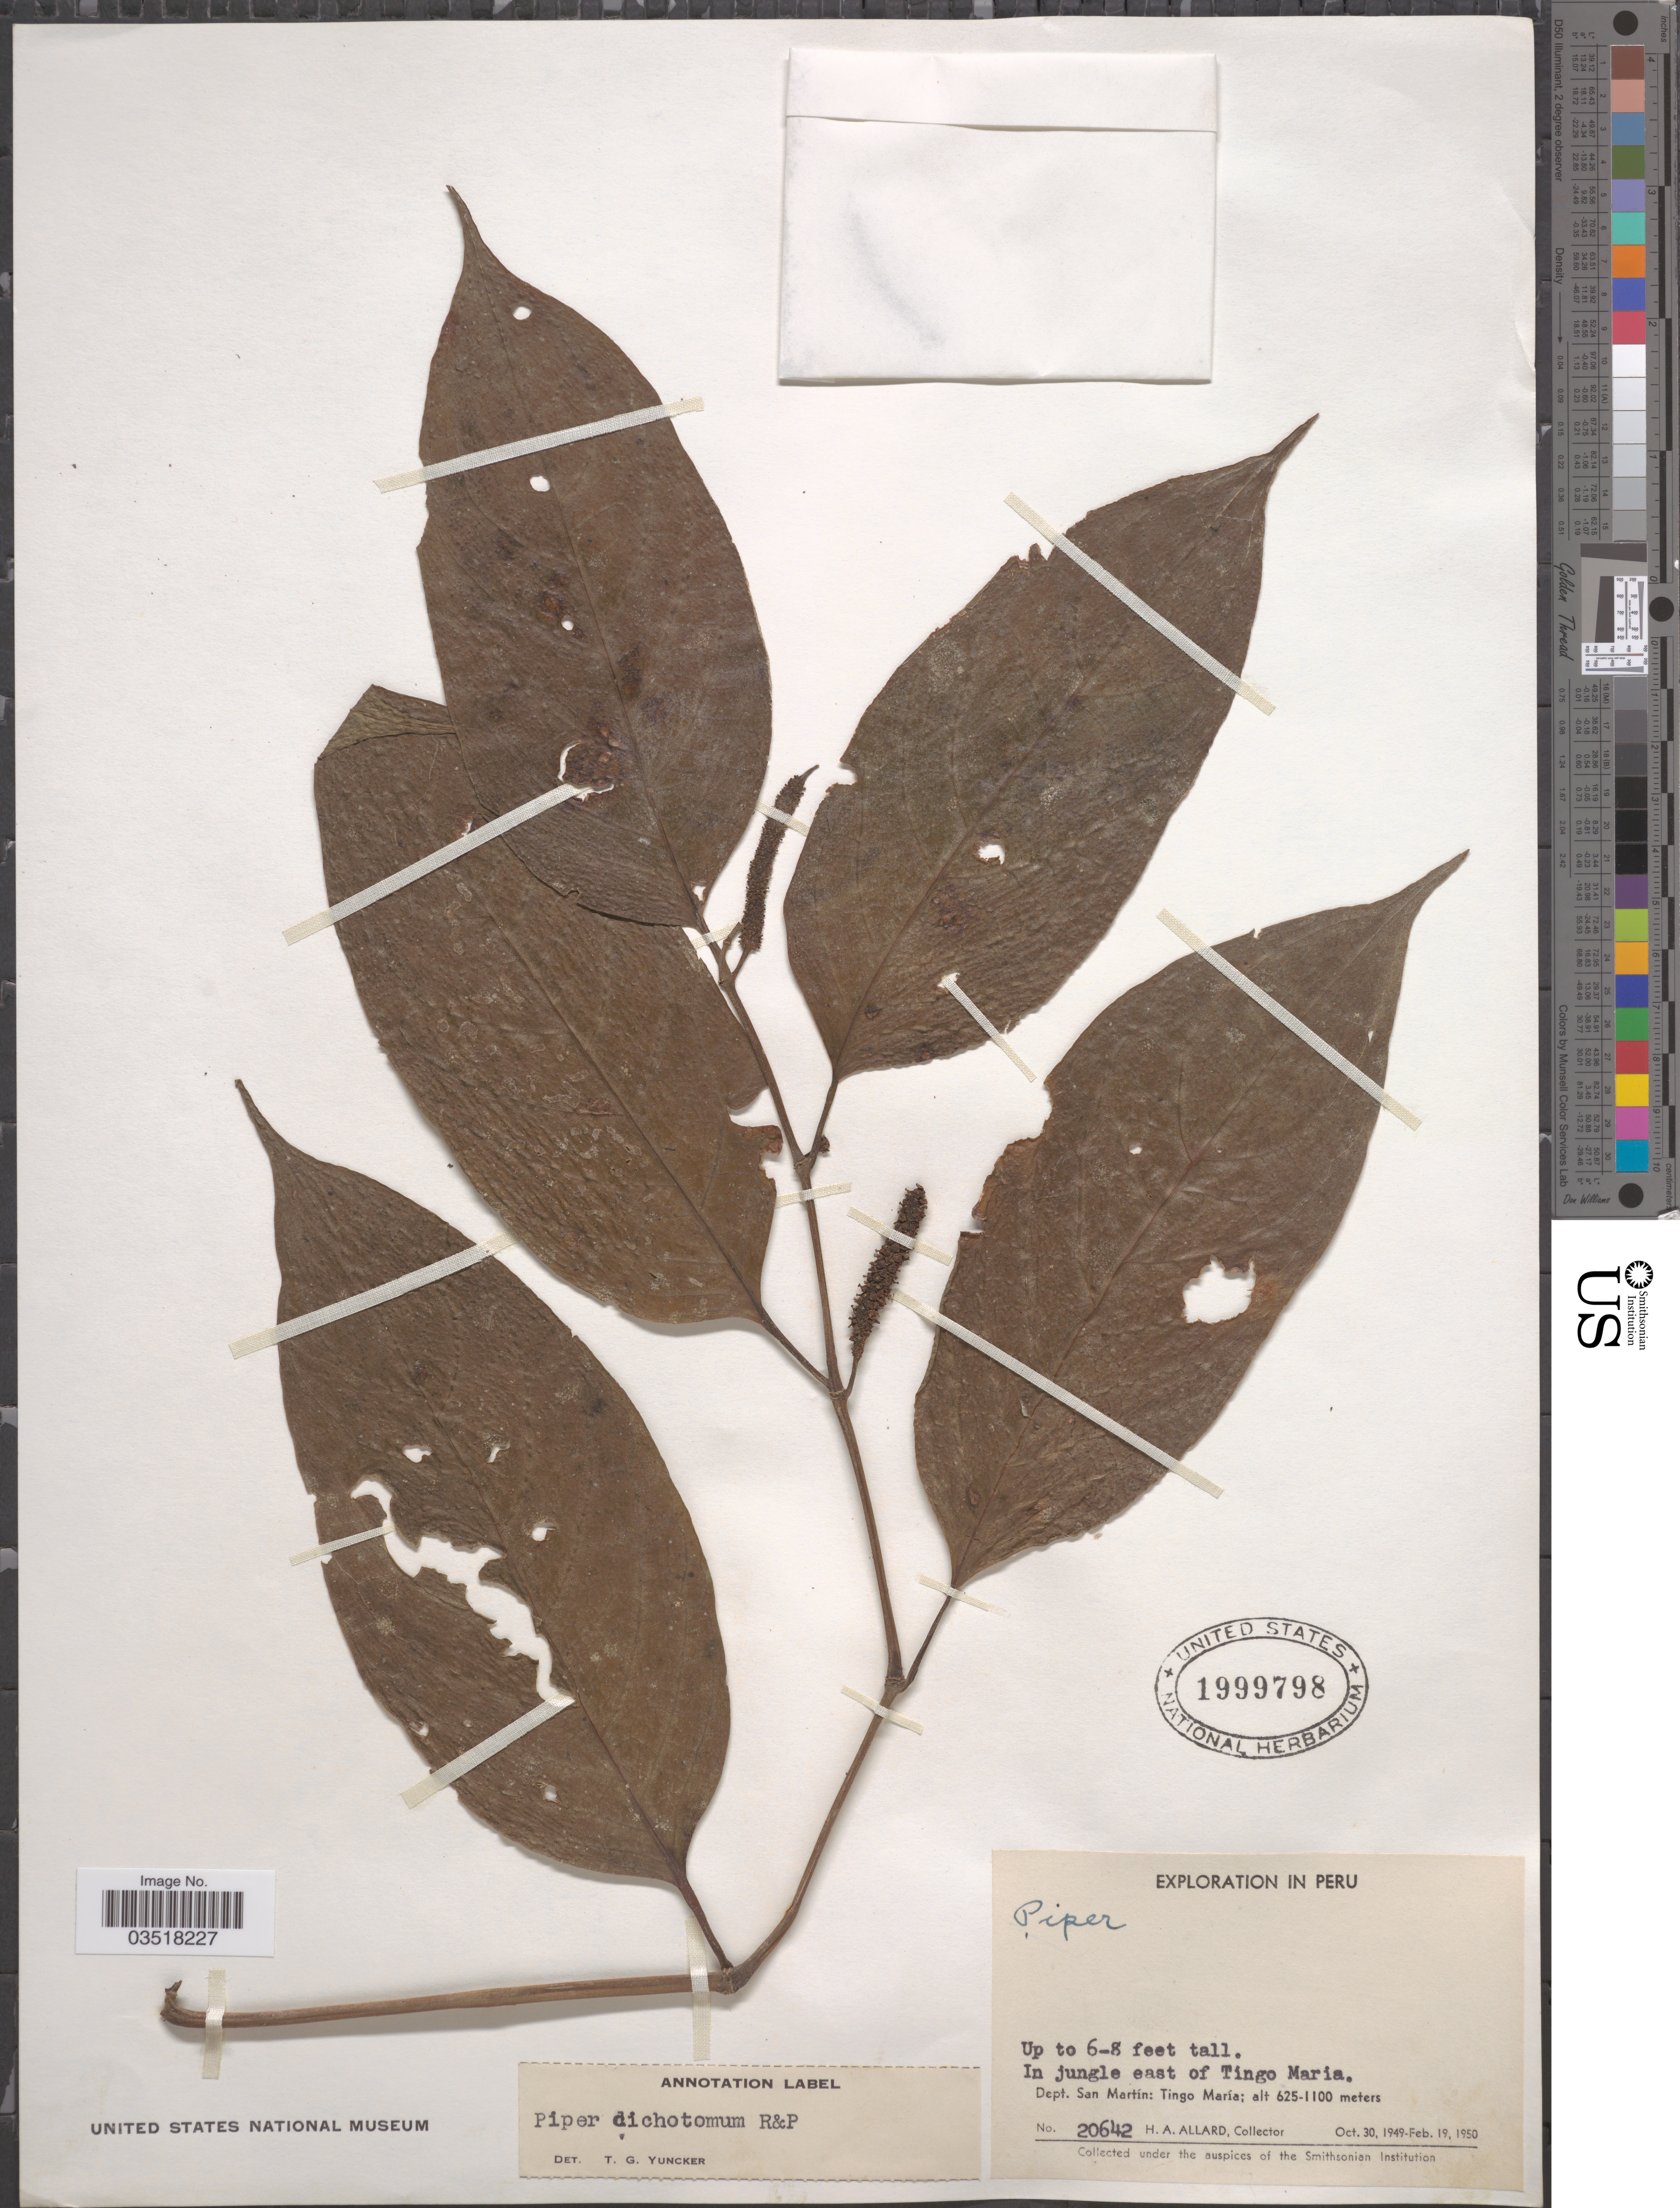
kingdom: Plantae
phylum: Tracheophyta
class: Magnoliopsida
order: Piperales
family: Piperaceae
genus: Piper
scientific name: Piper dichotomum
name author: Ruiz & Pav.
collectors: H. A. Allard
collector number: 20642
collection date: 1949-10-30/1950-02-19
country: Peru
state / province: San Martín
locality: In jungle east of Tingo María. Dept. San Martín: Tingo María.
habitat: in jungle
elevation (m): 625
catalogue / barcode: US 1999798